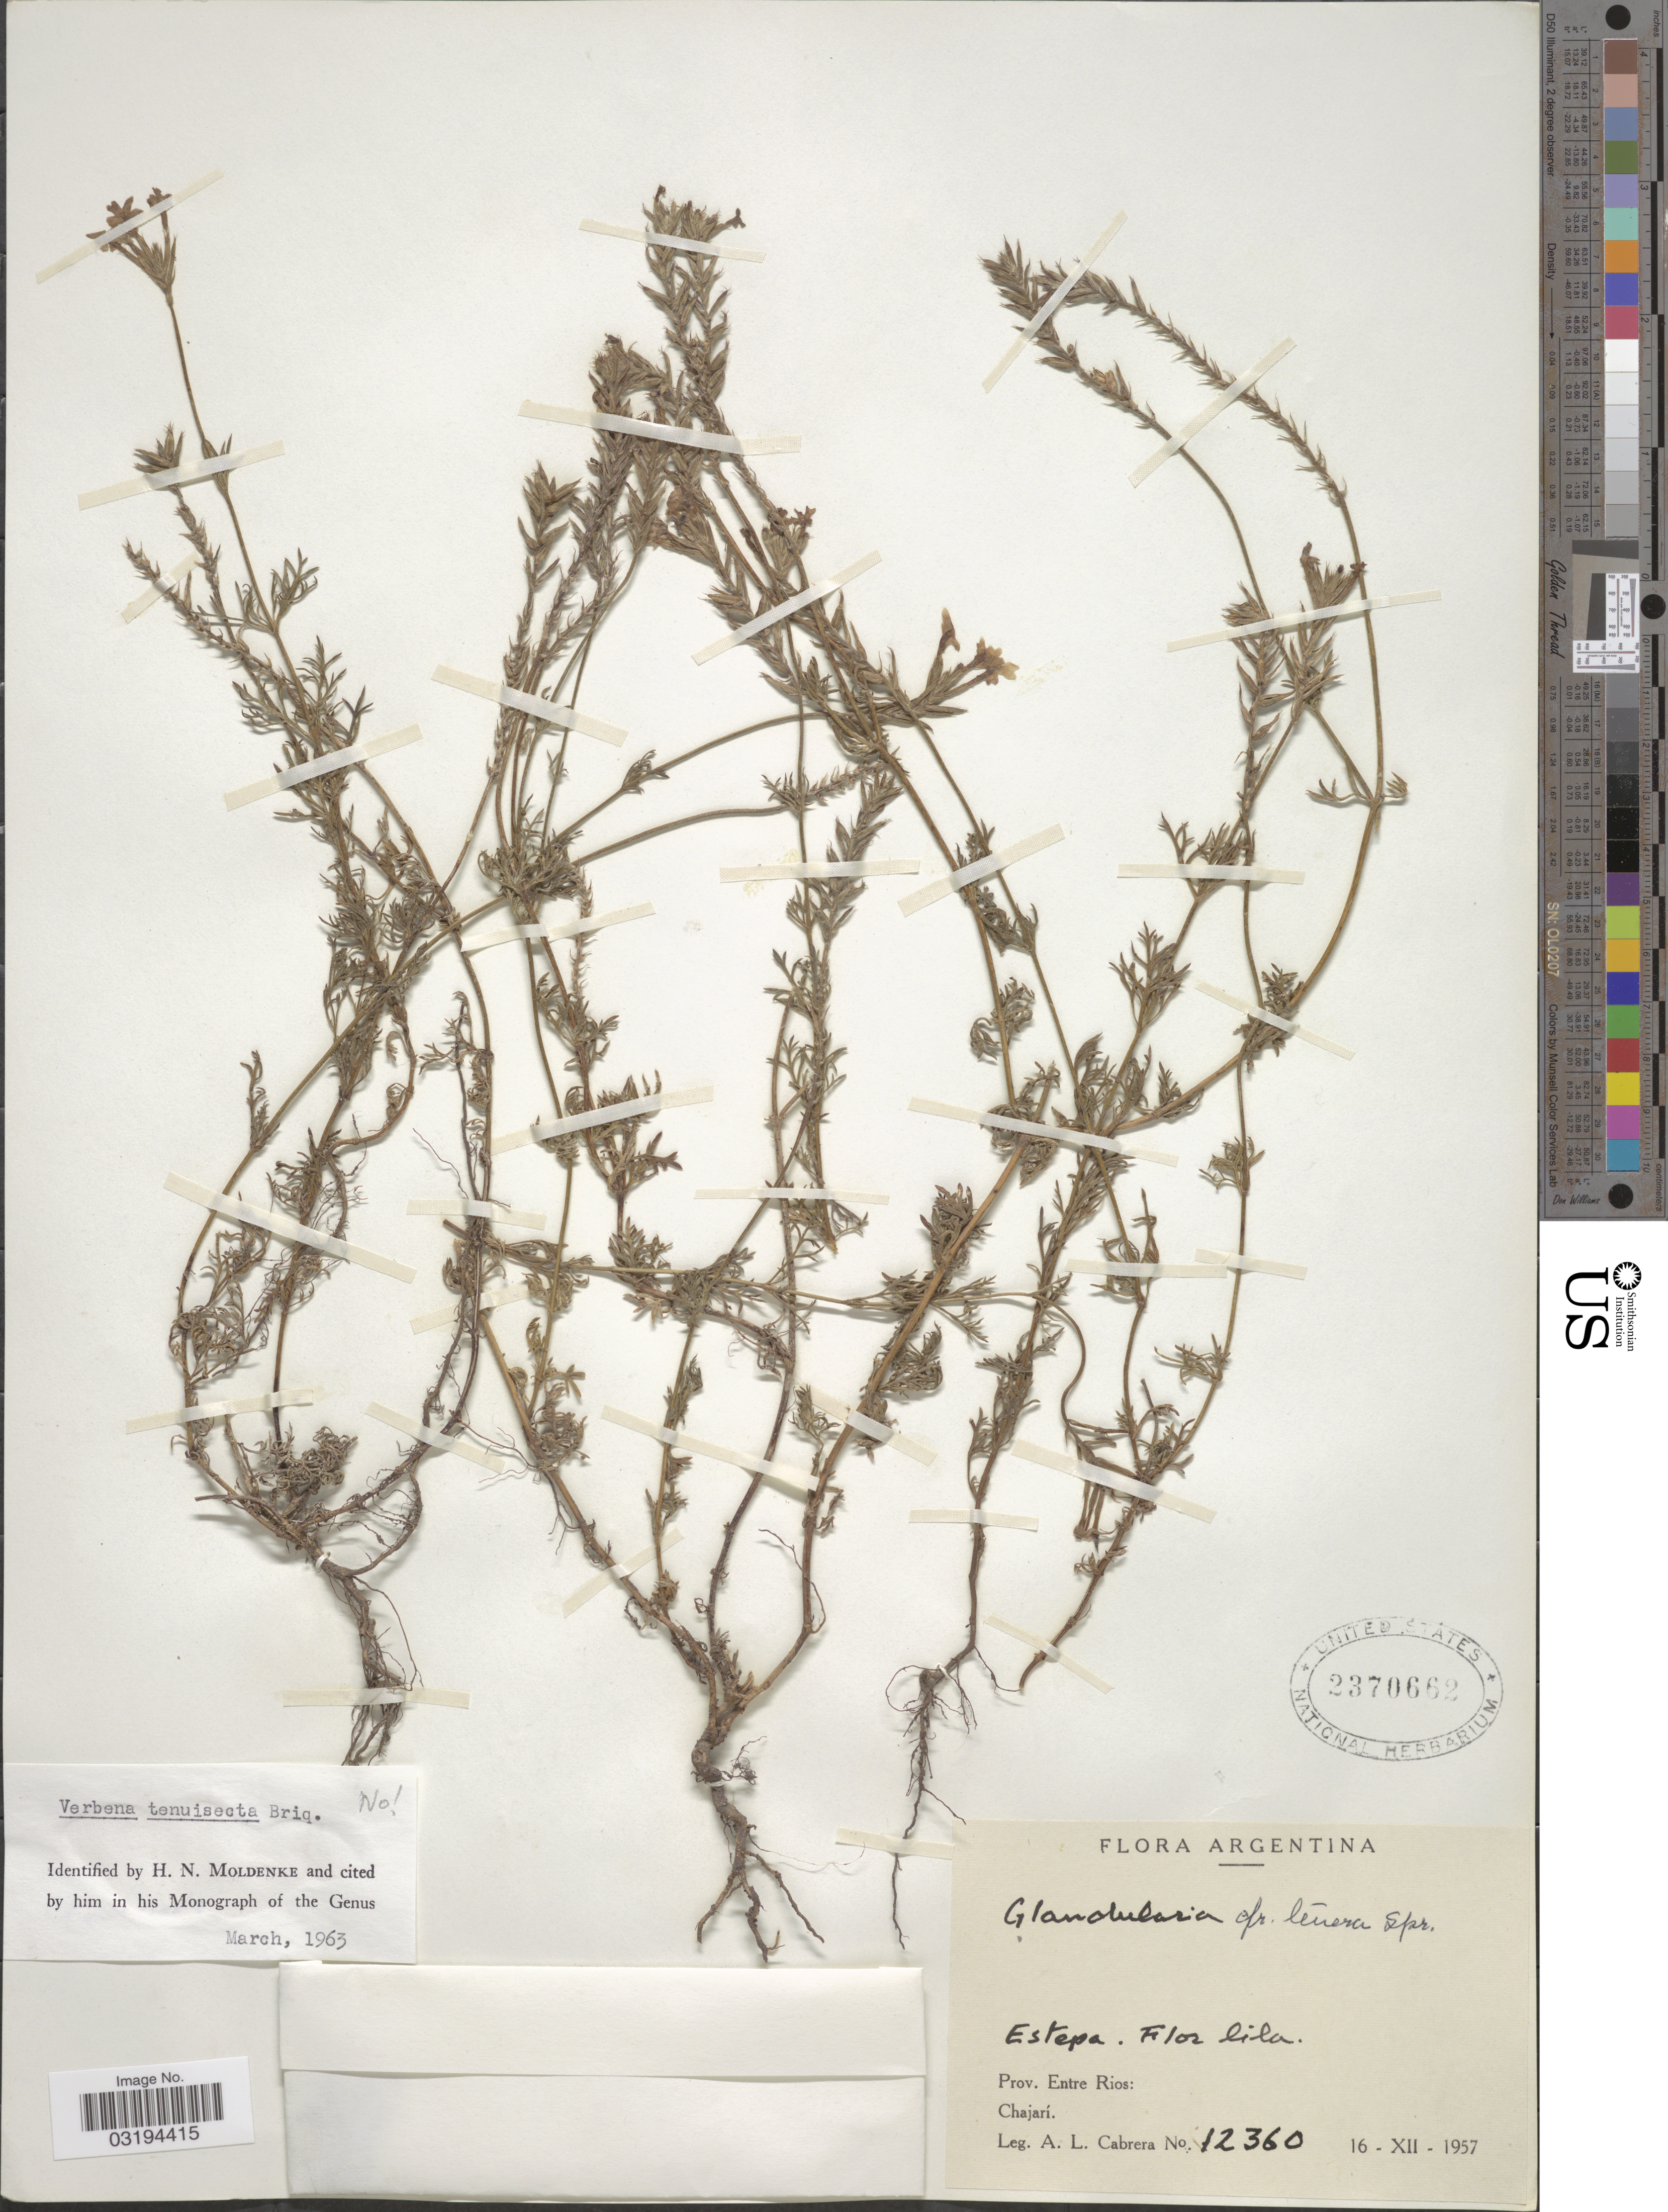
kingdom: Plantae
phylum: Tracheophyta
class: Magnoliopsida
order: Lamiales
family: Verbenaceae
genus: Verbena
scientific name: Verbena tenuisecta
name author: Briq.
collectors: A. L. Cabrera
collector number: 12360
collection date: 1957-12-16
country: Argentina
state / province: Entre Rios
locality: Chajarí.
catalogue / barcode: US 2370662